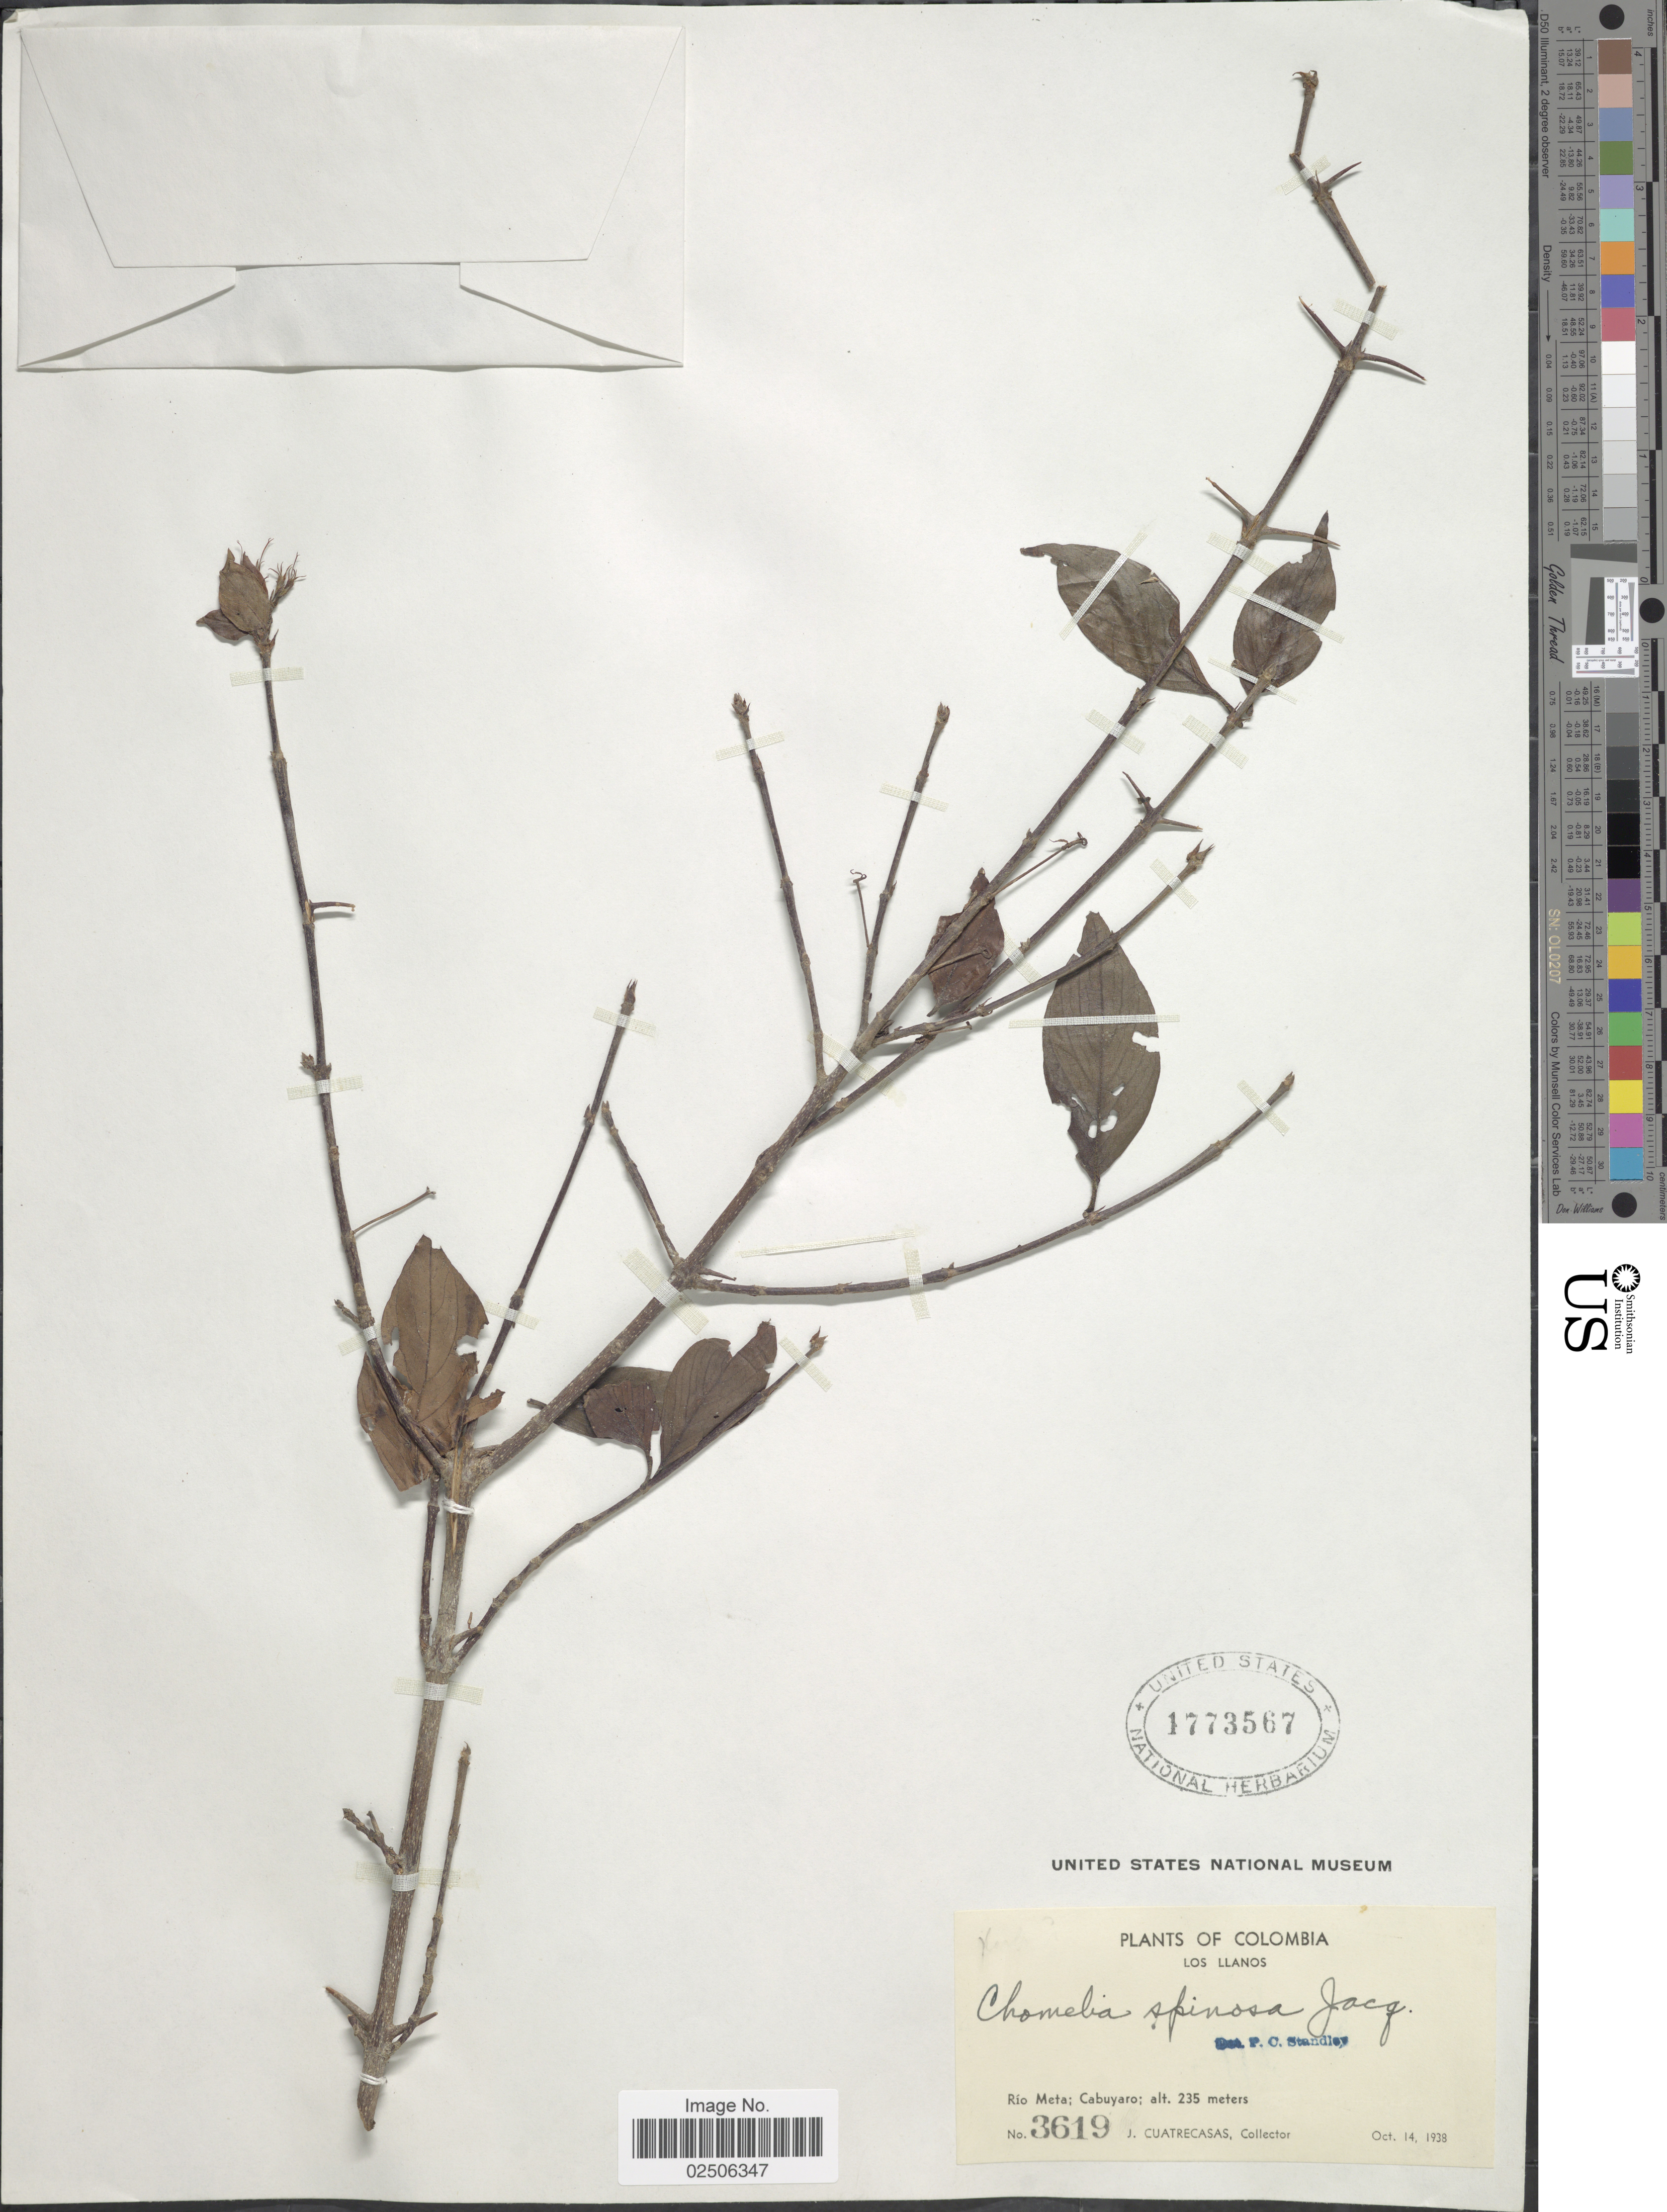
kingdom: Plantae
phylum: Tracheophyta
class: Magnoliopsida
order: Gentianales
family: Rubiaceae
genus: Chomelia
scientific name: Chomelia spinosa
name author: Jacq.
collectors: J. Cuatrecasas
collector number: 3619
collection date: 1938-10-14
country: Colombia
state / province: Meta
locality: Los Llanos, Rio Meta; Cabuyaro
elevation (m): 235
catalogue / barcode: US 1773567